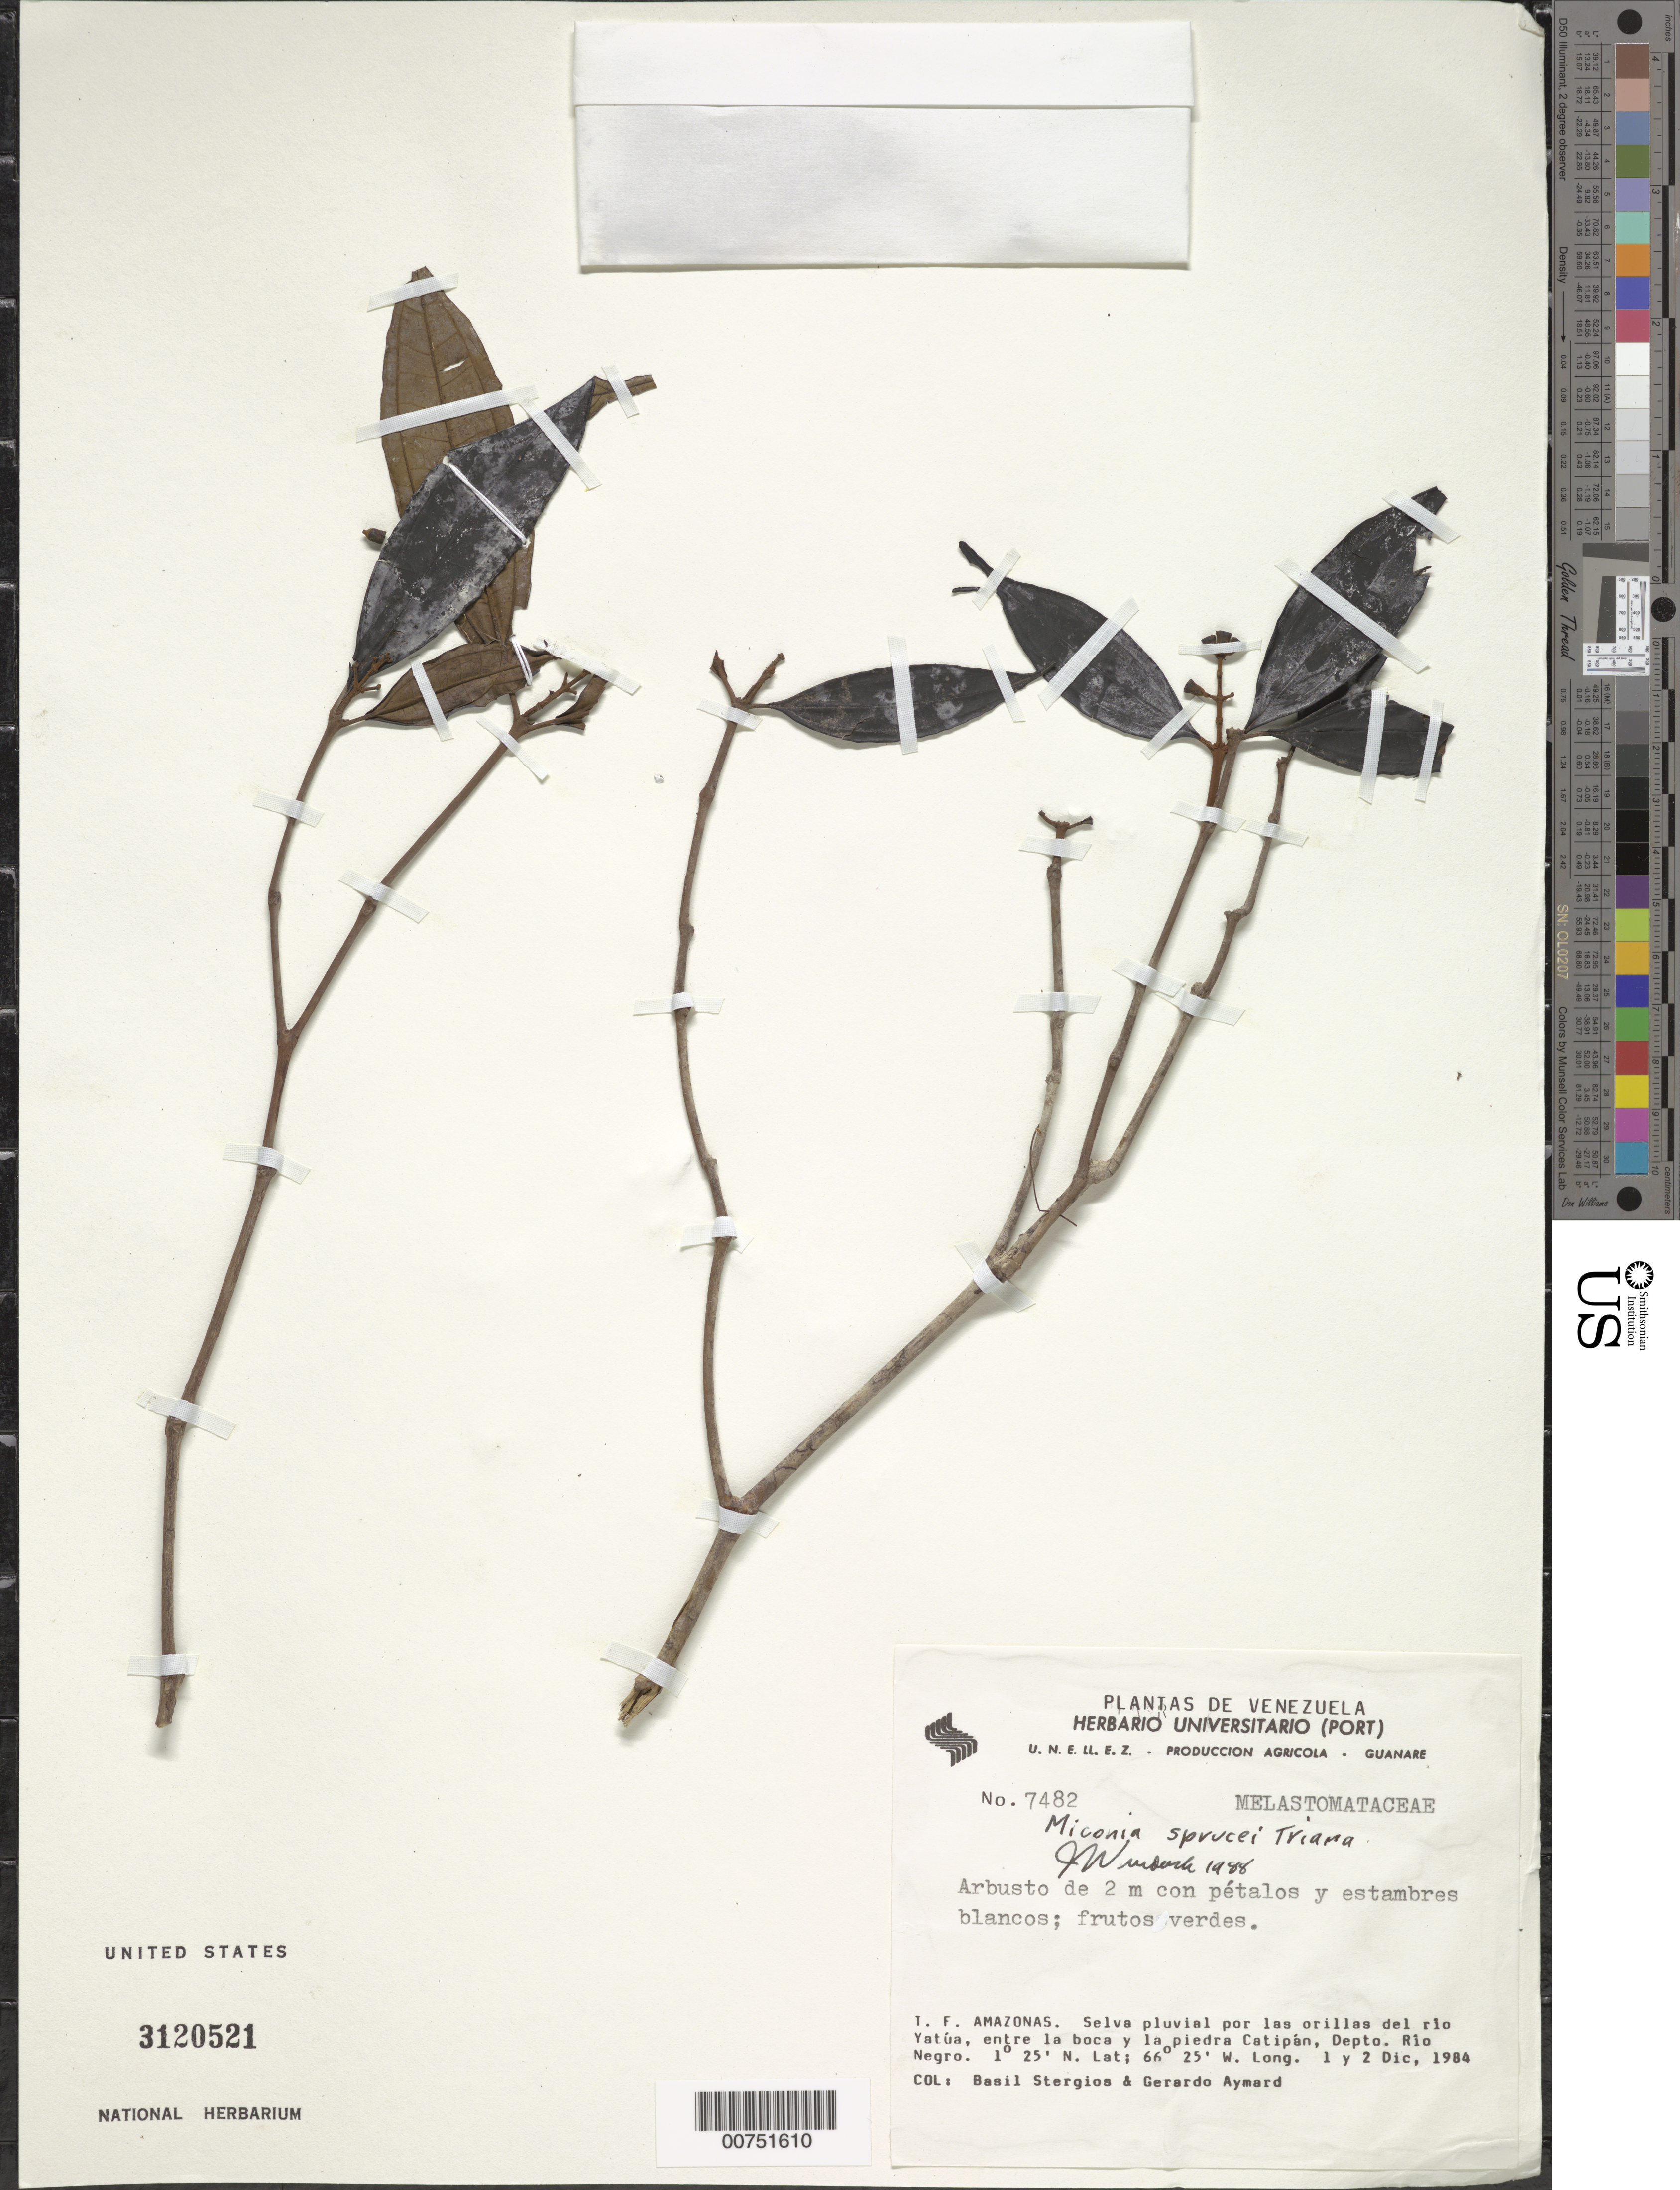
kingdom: Plantae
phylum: Tracheophyta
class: Magnoliopsida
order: Myrtales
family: Melastomataceae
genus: Miconia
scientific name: Miconia sprucei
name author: Triana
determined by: Wurdack, John J., (US), US (UNITED STATES)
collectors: B. G. Stergios & G. A. Aymard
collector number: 7482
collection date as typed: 1-Dec-84 and 2-Dec-84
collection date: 1984-12-01,1984-12-02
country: Venezuela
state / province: Amazonas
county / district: Río Negro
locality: Río Yatua, orillas, entre la boca y la piedra Catipan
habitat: Selva pluvial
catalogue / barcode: US 3120521